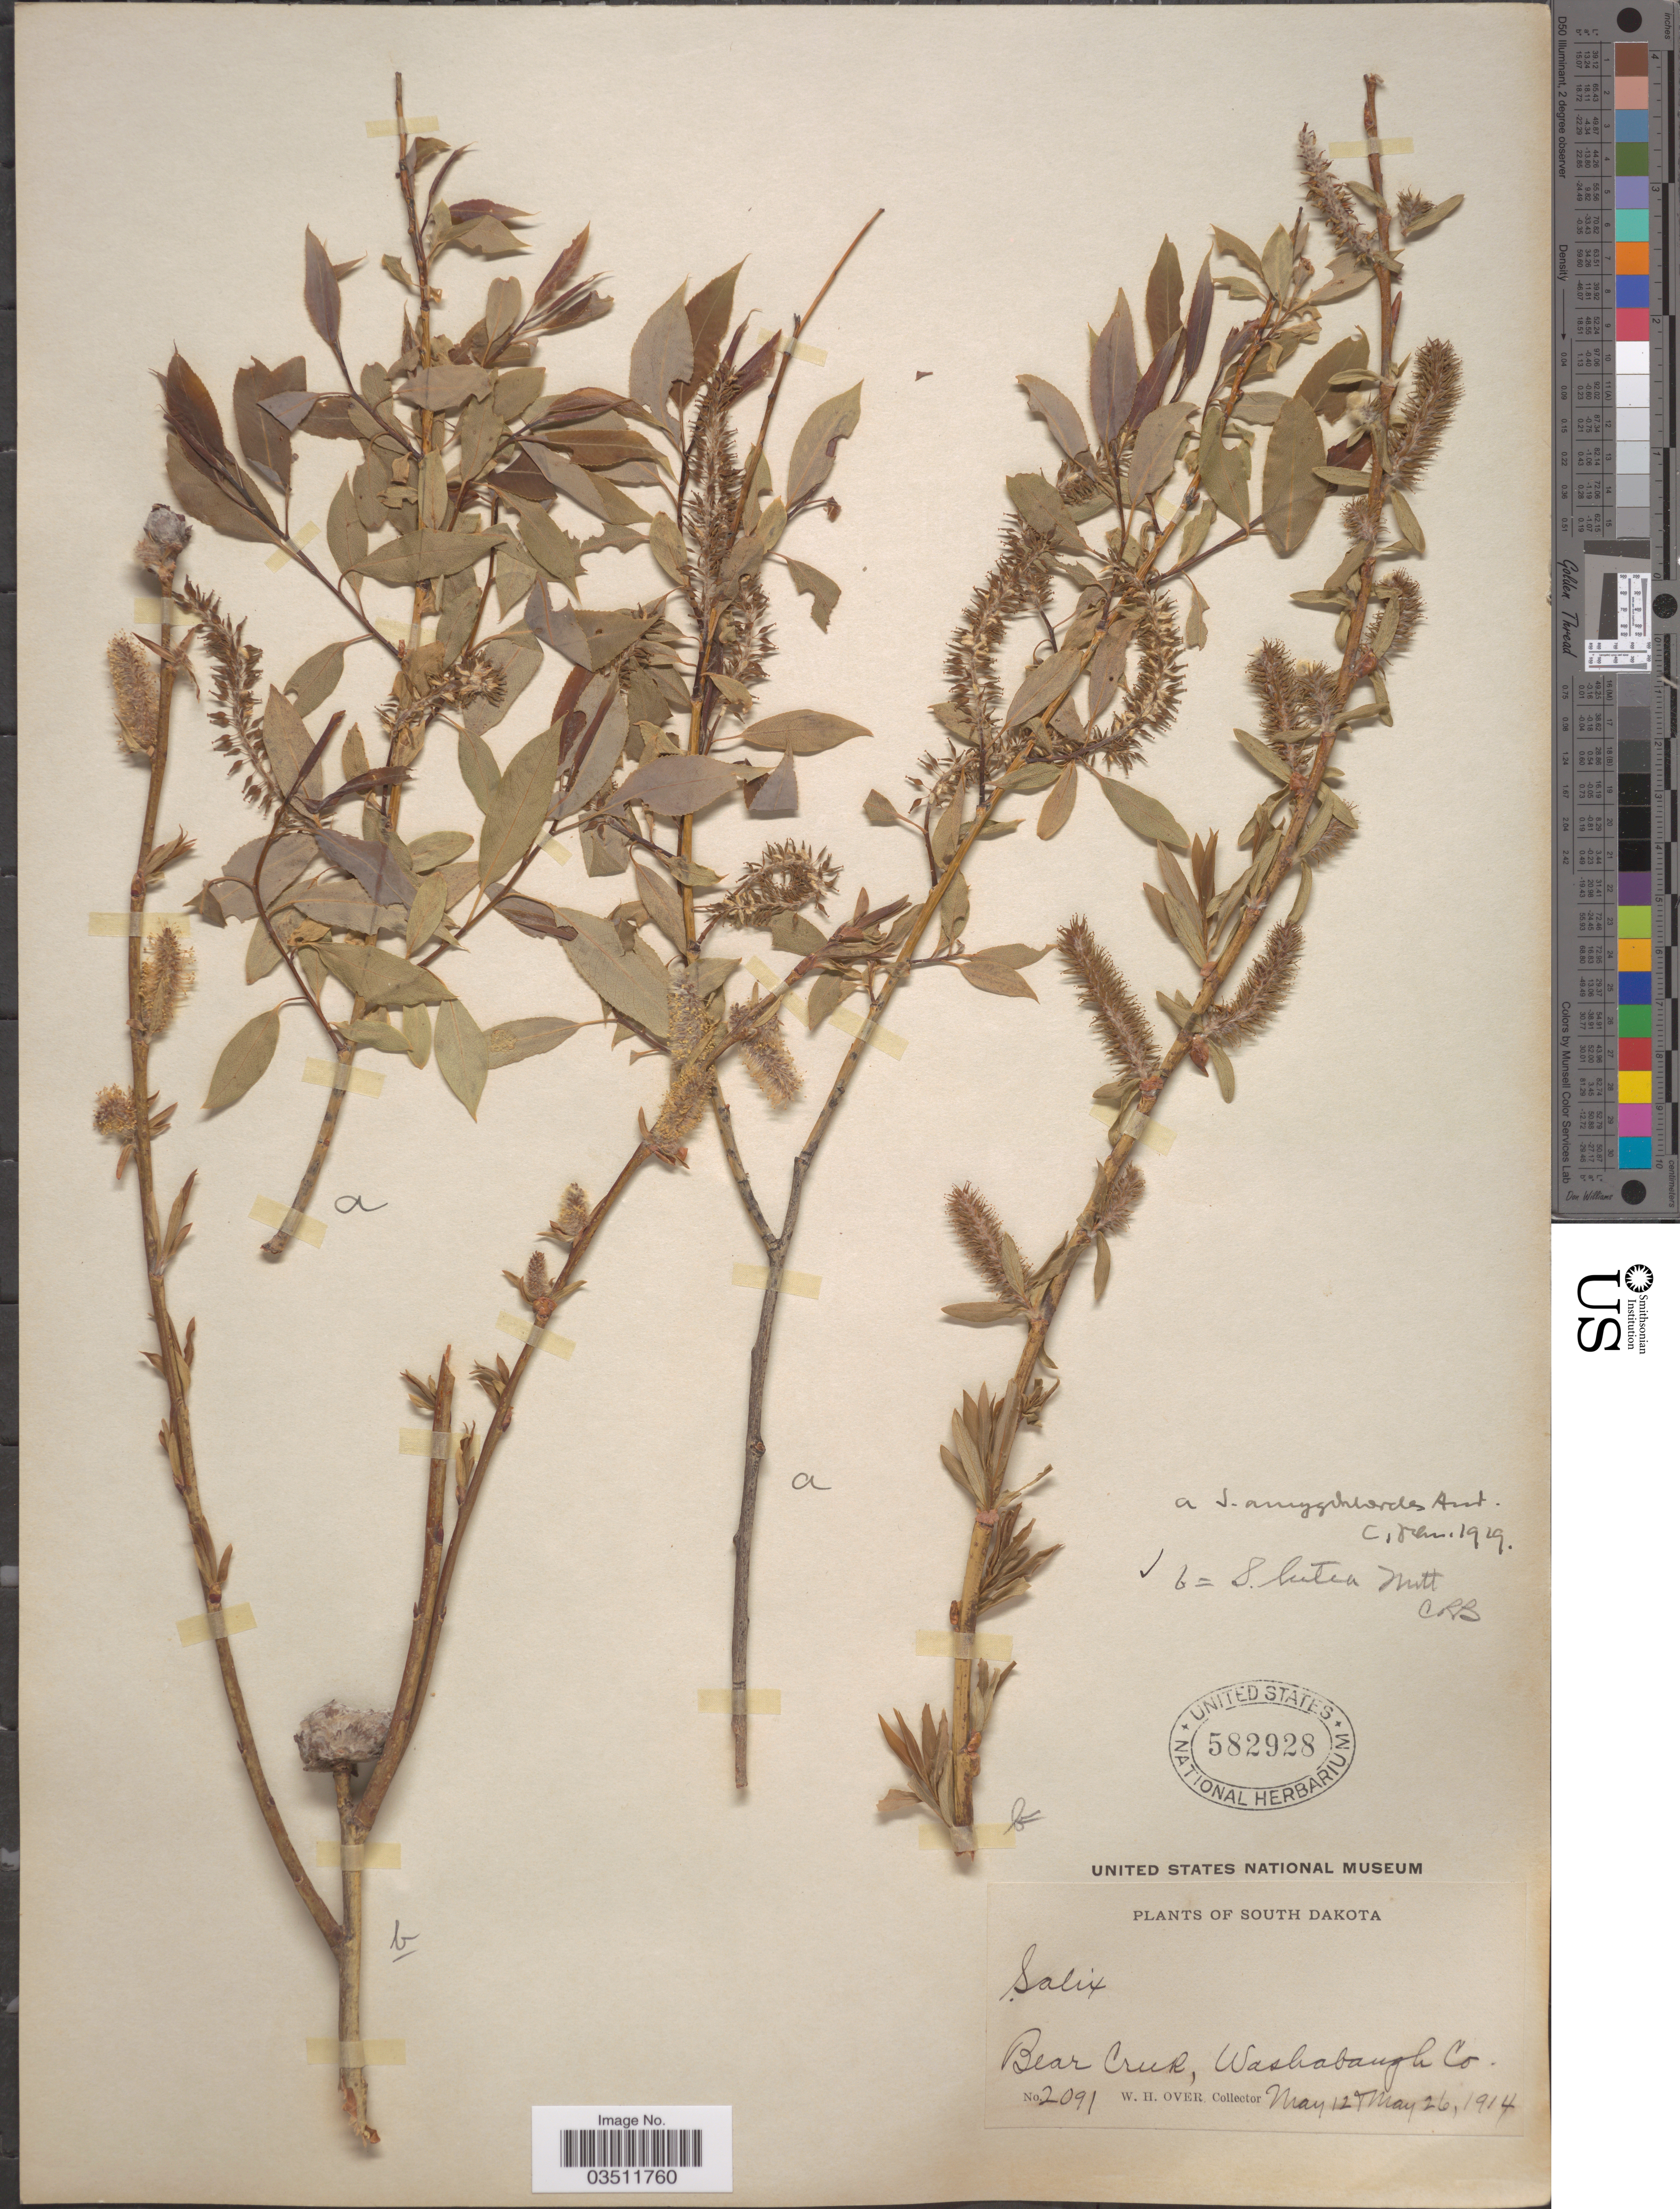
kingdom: Plantae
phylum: Tracheophyta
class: Magnoliopsida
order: Malpighiales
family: Salicaceae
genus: Salix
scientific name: Salix lutea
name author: Nutt.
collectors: W. Over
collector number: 2091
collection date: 1914-05-12/1914-05-26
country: United States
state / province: South Dakota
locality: Bear Creek, Washabaugh Co.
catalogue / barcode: US 582928